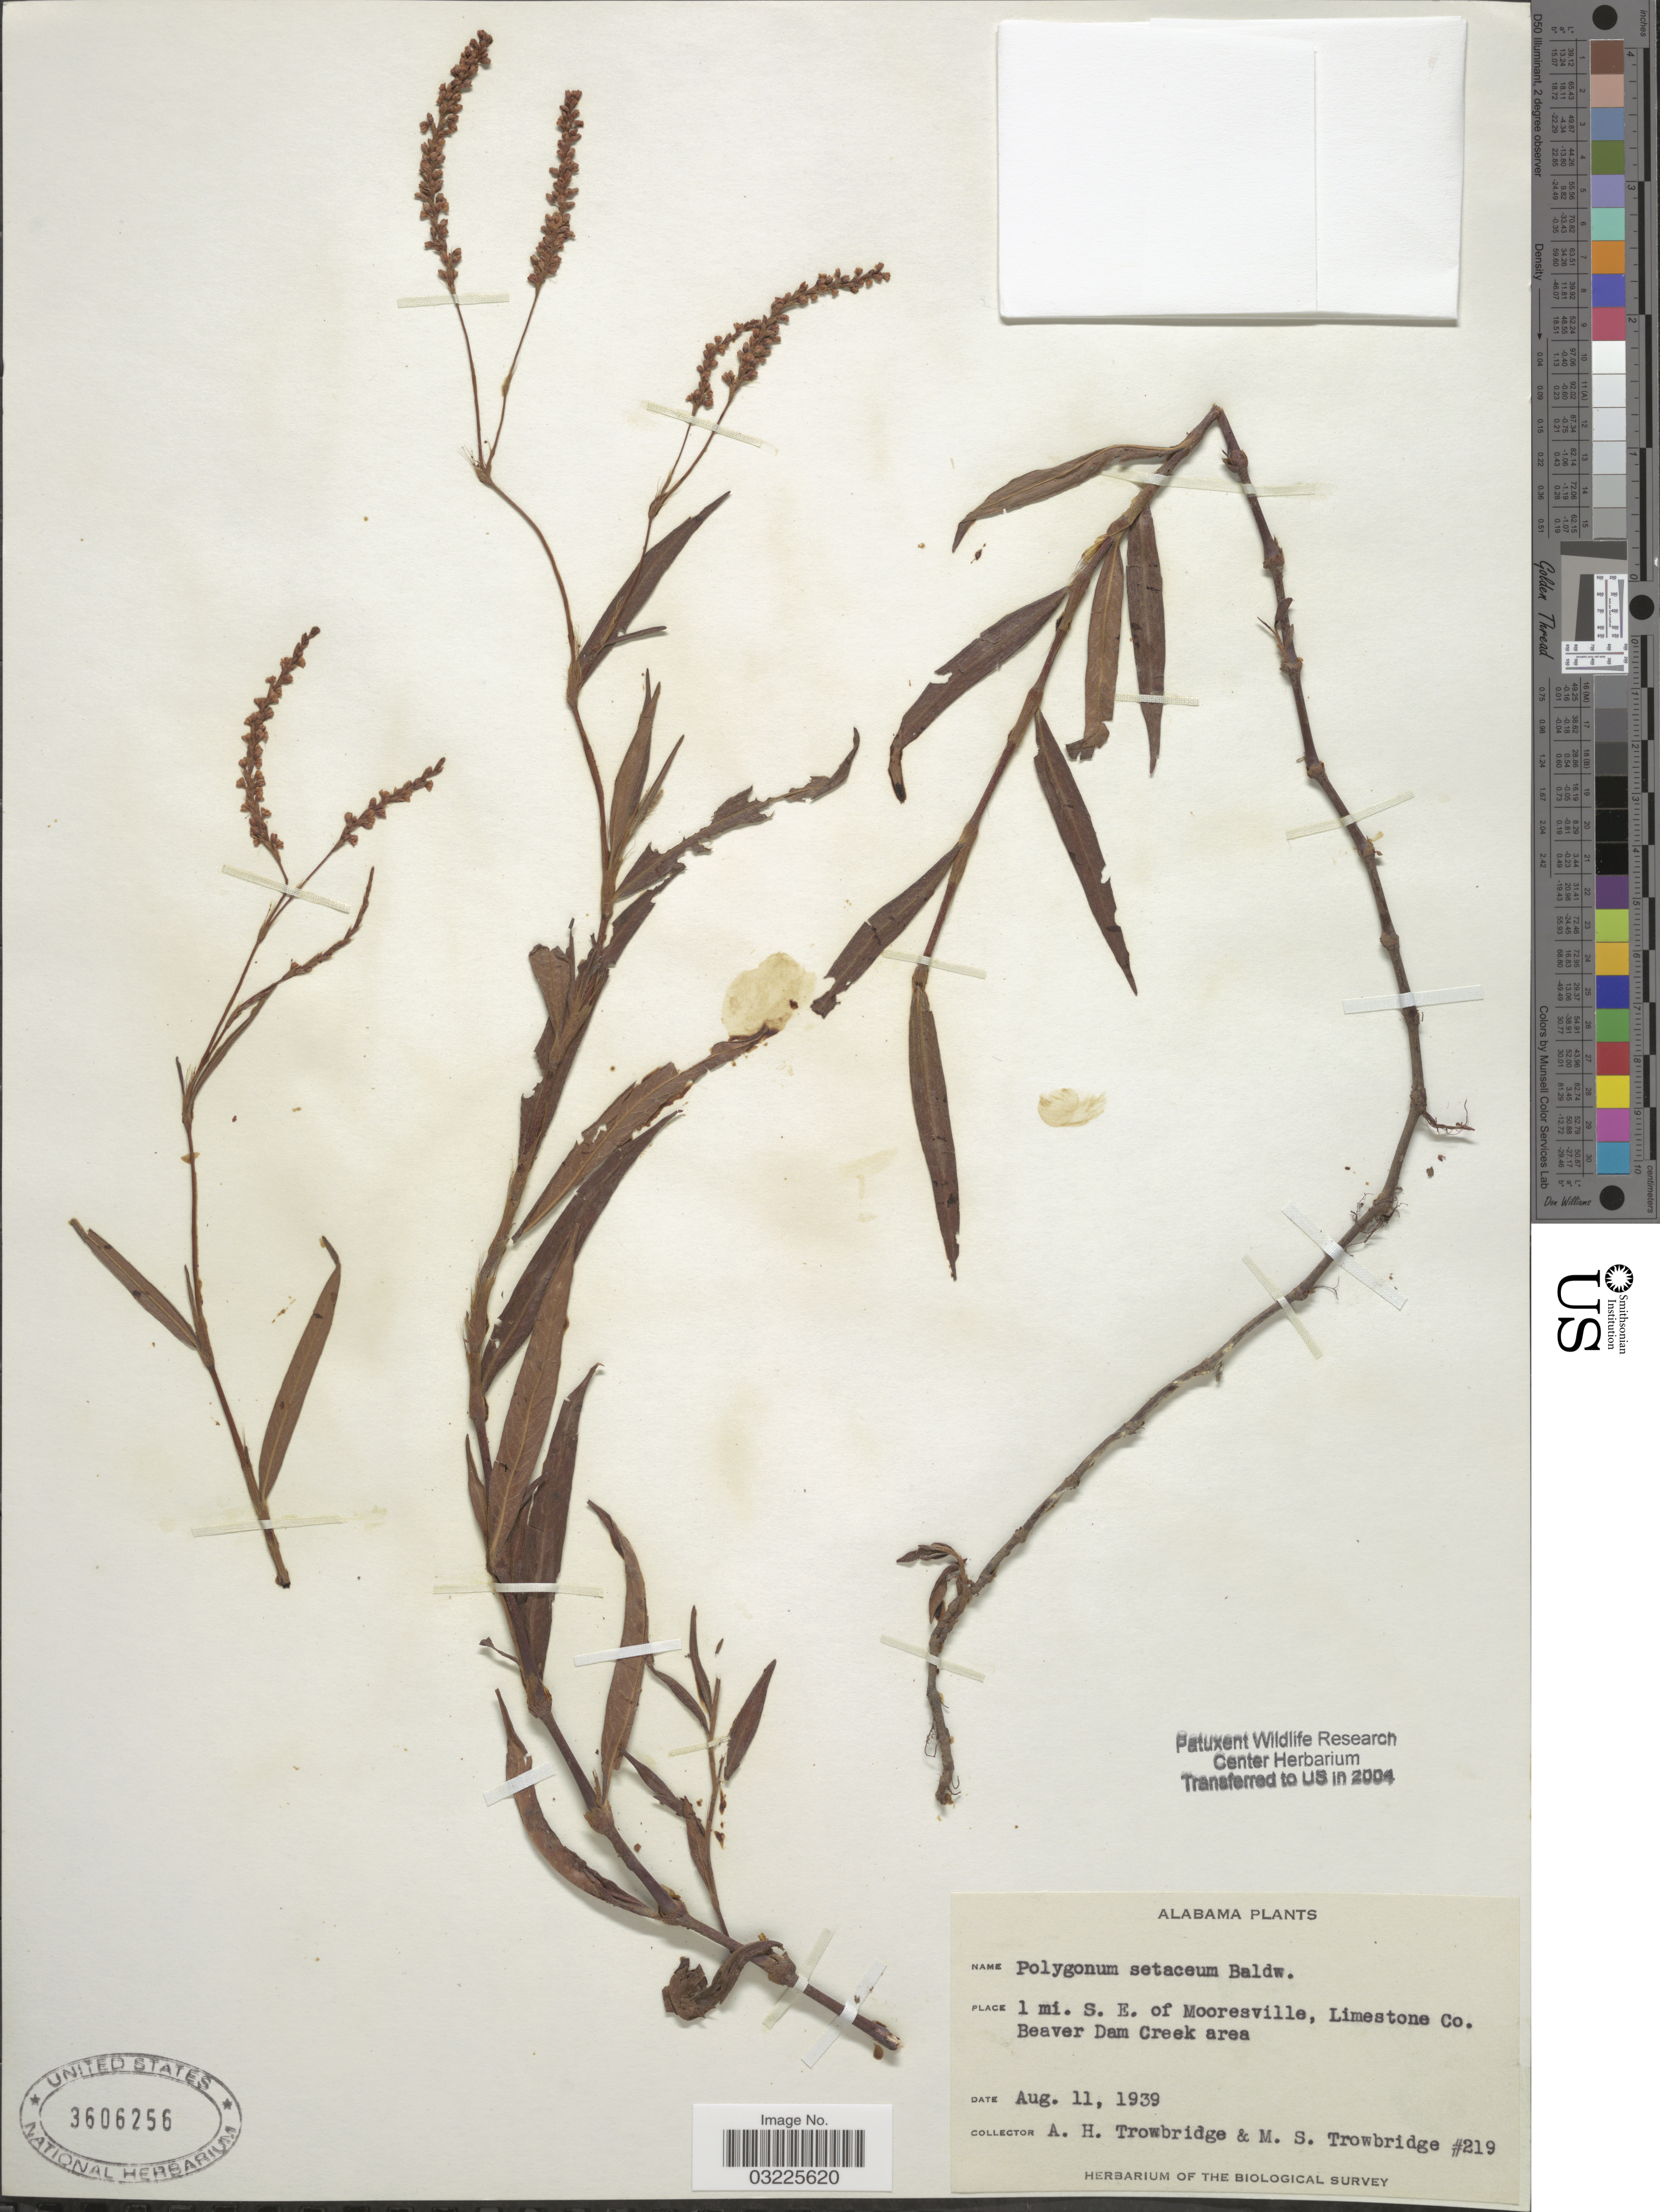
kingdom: Plantae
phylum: Tracheophyta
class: Magnoliopsida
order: Caryophyllales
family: Polygonaceae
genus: Persicaria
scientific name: Persicaria setacea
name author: Small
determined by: Atha, D. E.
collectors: A. H. Trowbridge & M. Trowbridge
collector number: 219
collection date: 1939-08-11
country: United States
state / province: Alabama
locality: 1 mi. S.E. of Mooresville, Limestone Co. Beaver Dam Creek area.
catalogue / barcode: US 3606256